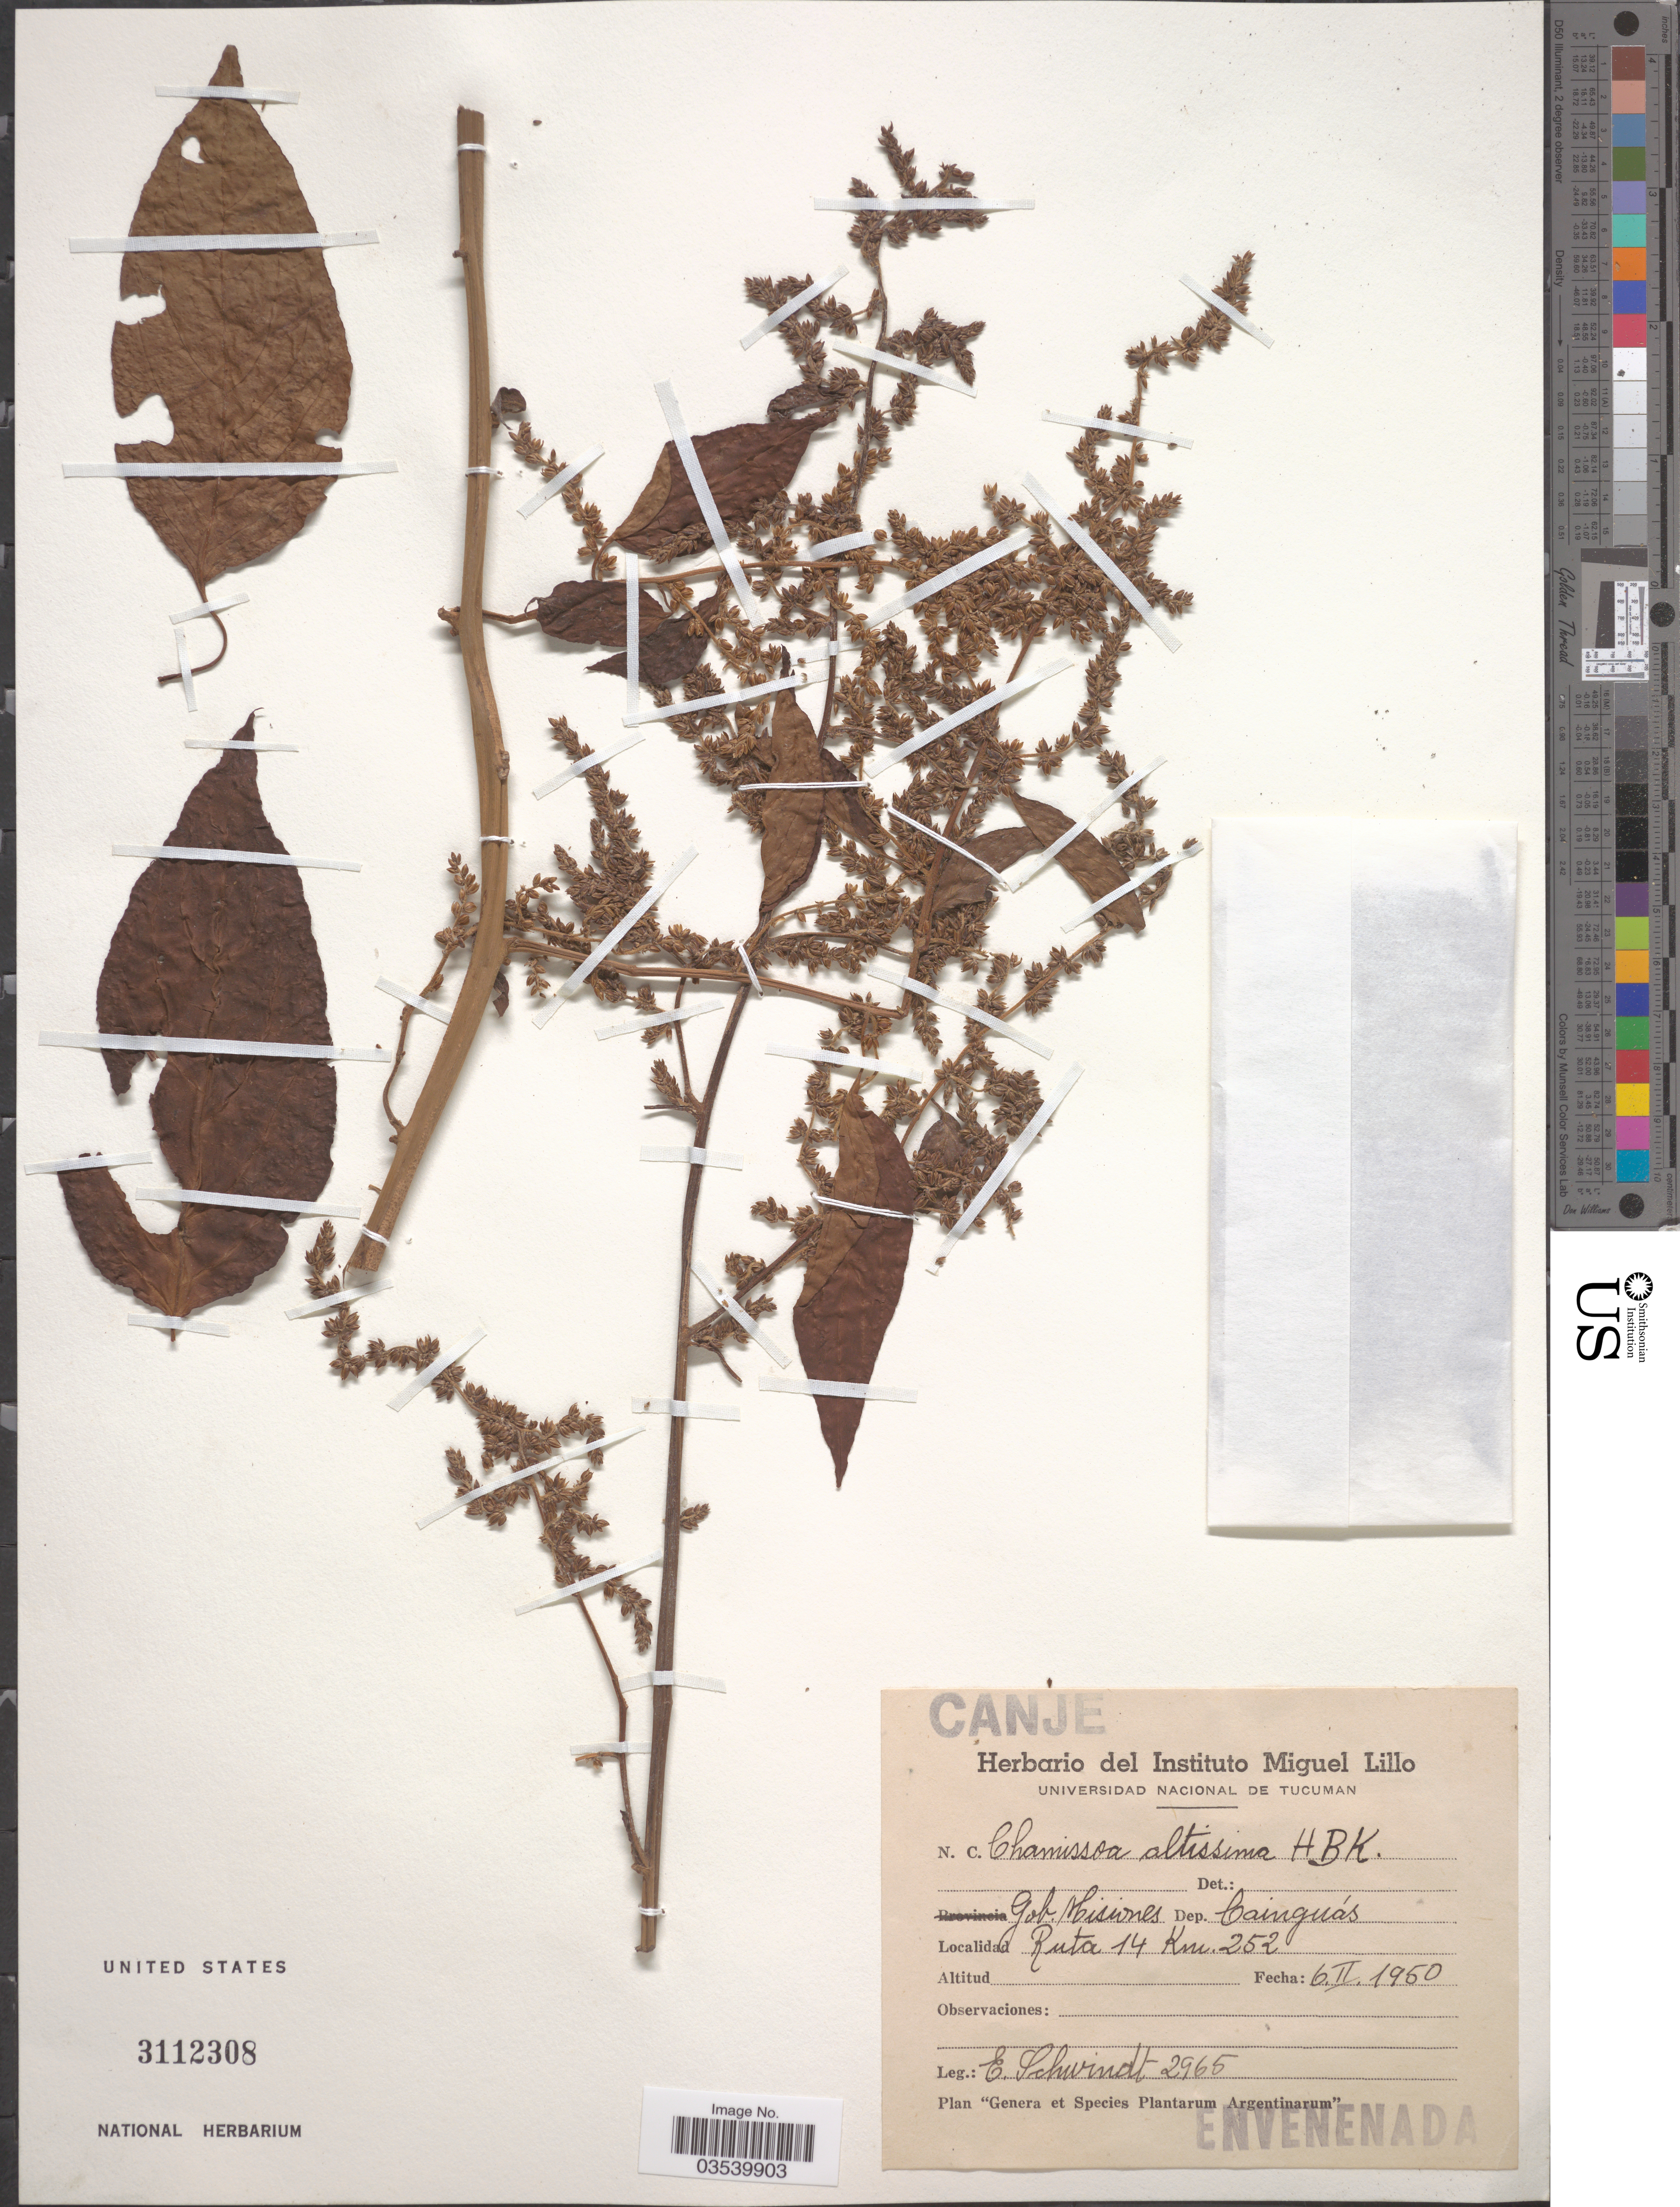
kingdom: Plantae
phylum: Tracheophyta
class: Magnoliopsida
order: Caryophyllales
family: Amaranthaceae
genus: Chamissoa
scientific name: Chamissoa altissima var. altissima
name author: (Jacq.) Kunth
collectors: E. Schwindt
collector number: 2965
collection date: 1950-02-06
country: Argentina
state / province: Misiones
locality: Gob. Misiones. Dep. Cainguás. Ruta 14 Km. 252.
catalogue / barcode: US 3112308